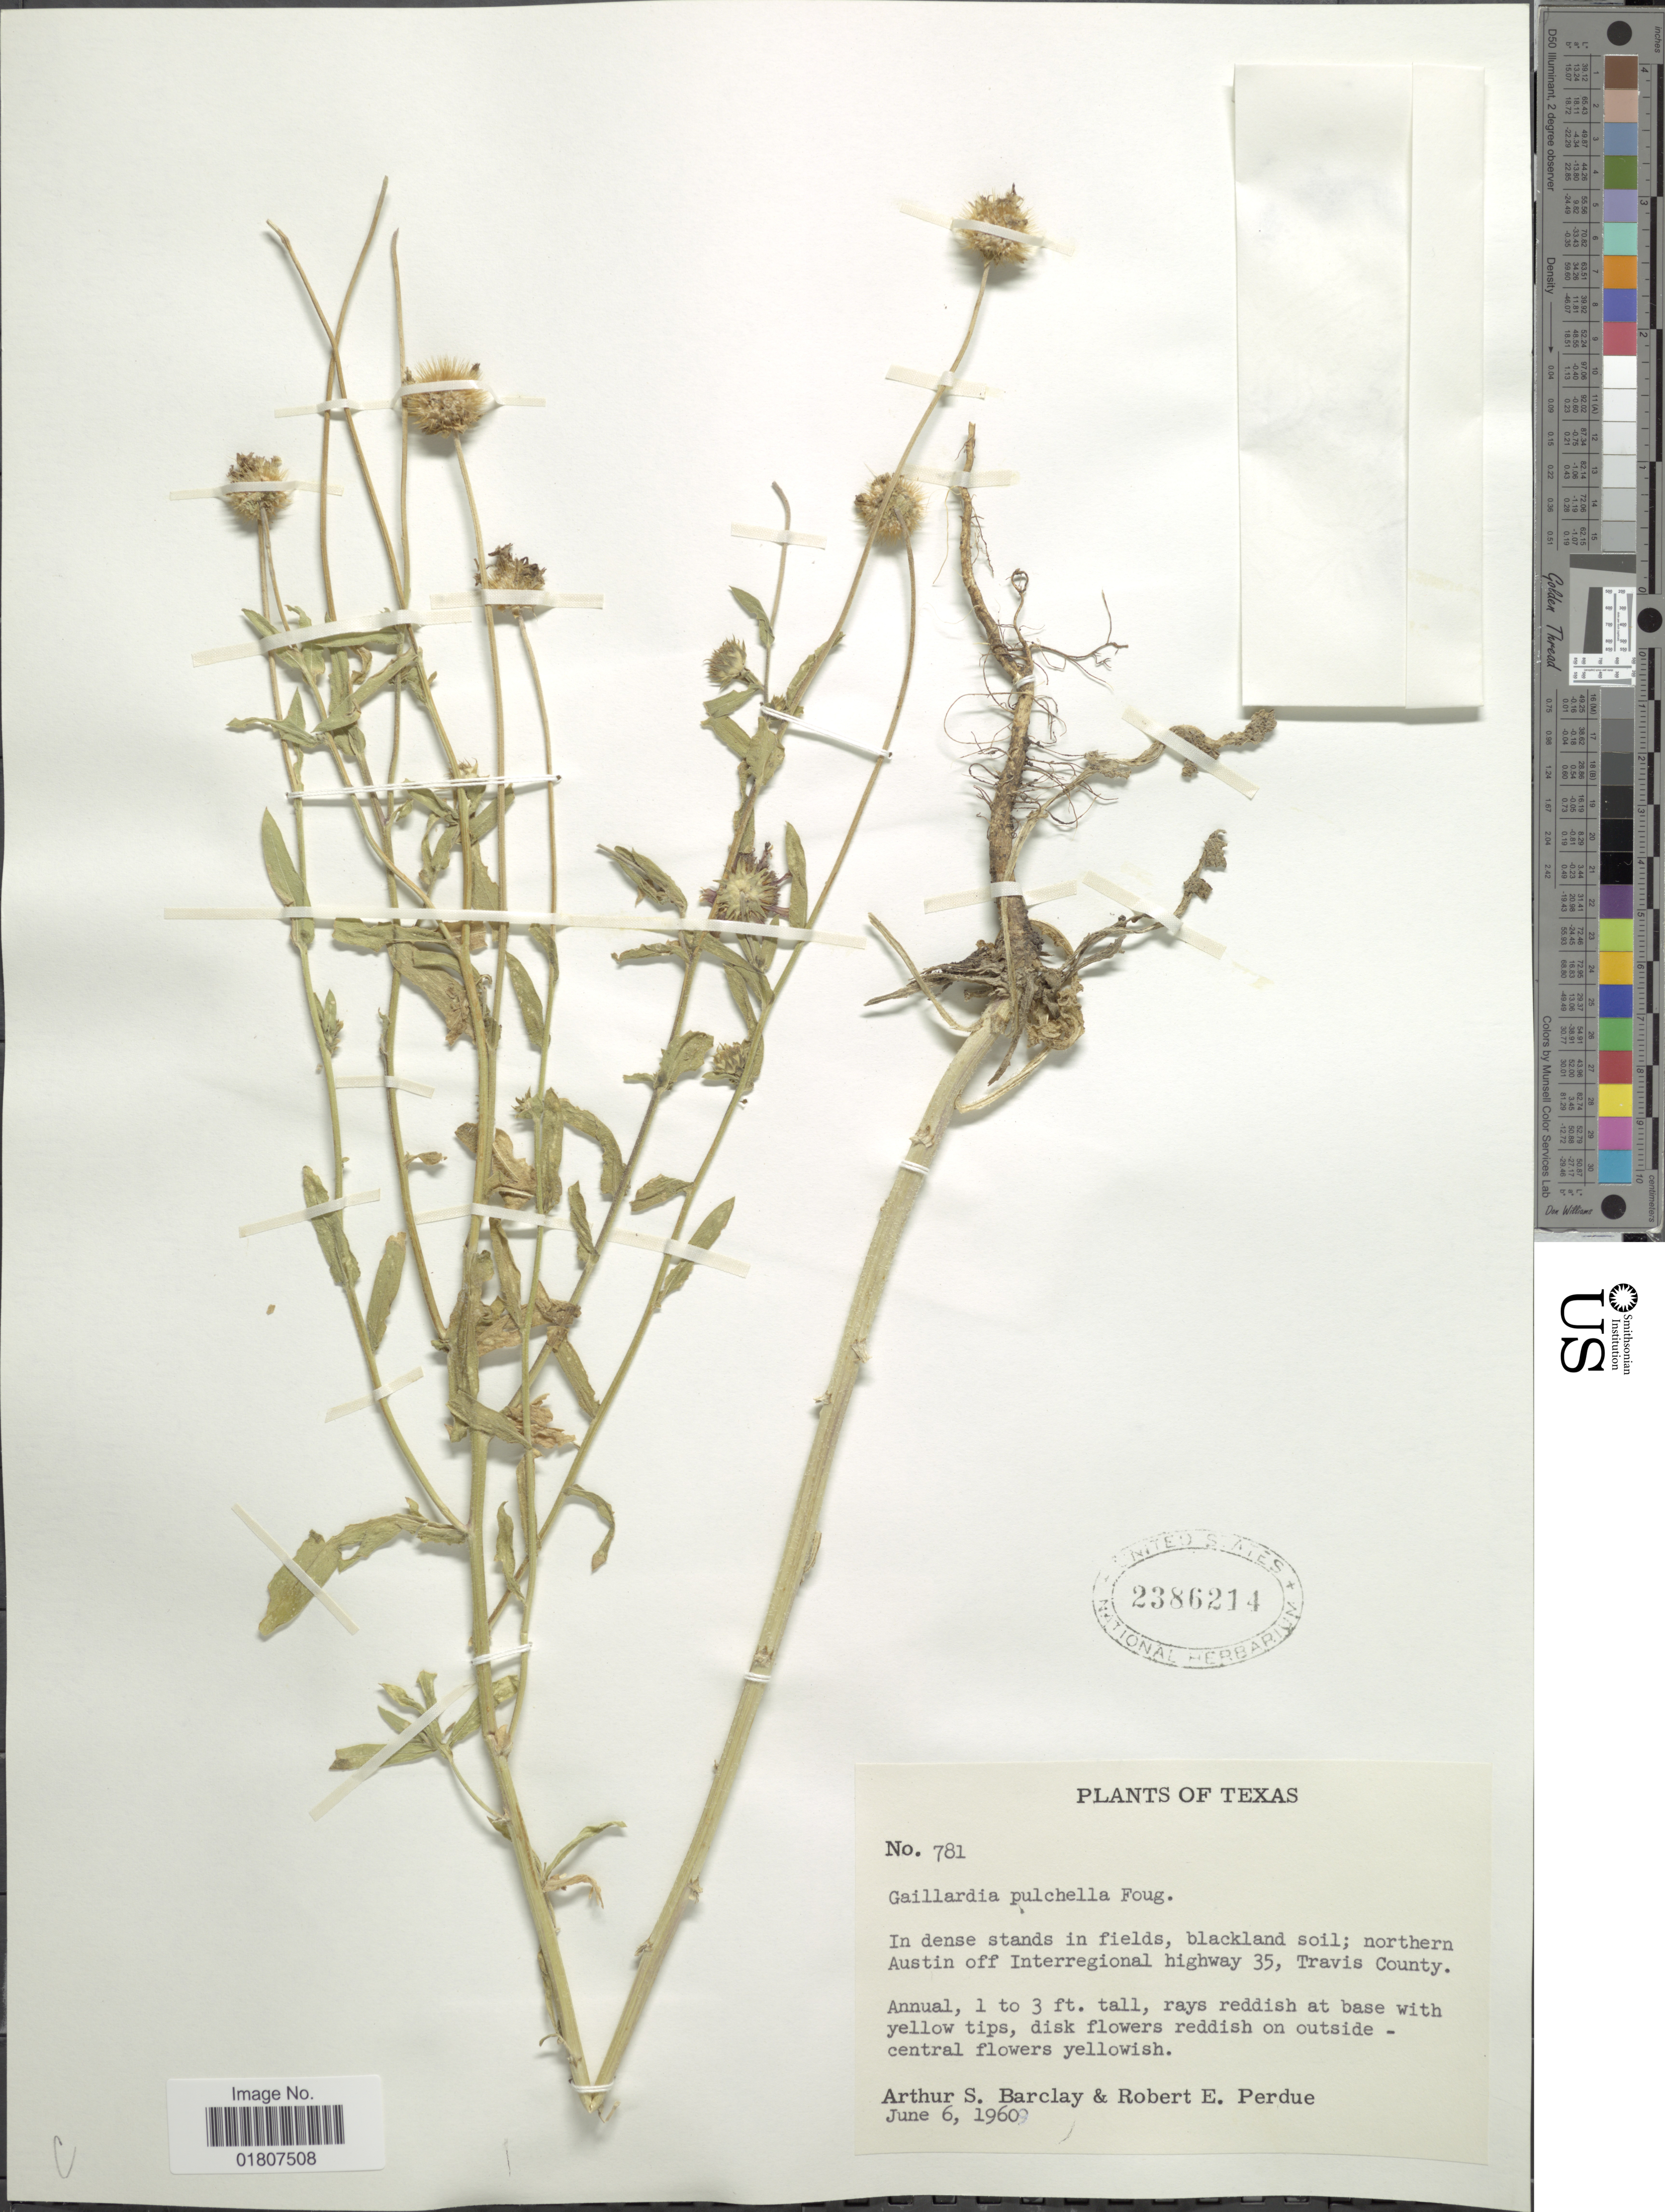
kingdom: Plantae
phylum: Tracheophyta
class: Magnoliopsida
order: Asterales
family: Asteraceae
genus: Gaillardia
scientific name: Gaillardia pulchella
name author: Foug.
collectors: A. S. Barclay & R. E. Perdue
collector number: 781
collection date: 1960-06-06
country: United States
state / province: Texas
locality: Northern Austin off Interregional Highway 35, Travis County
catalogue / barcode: US 2386214